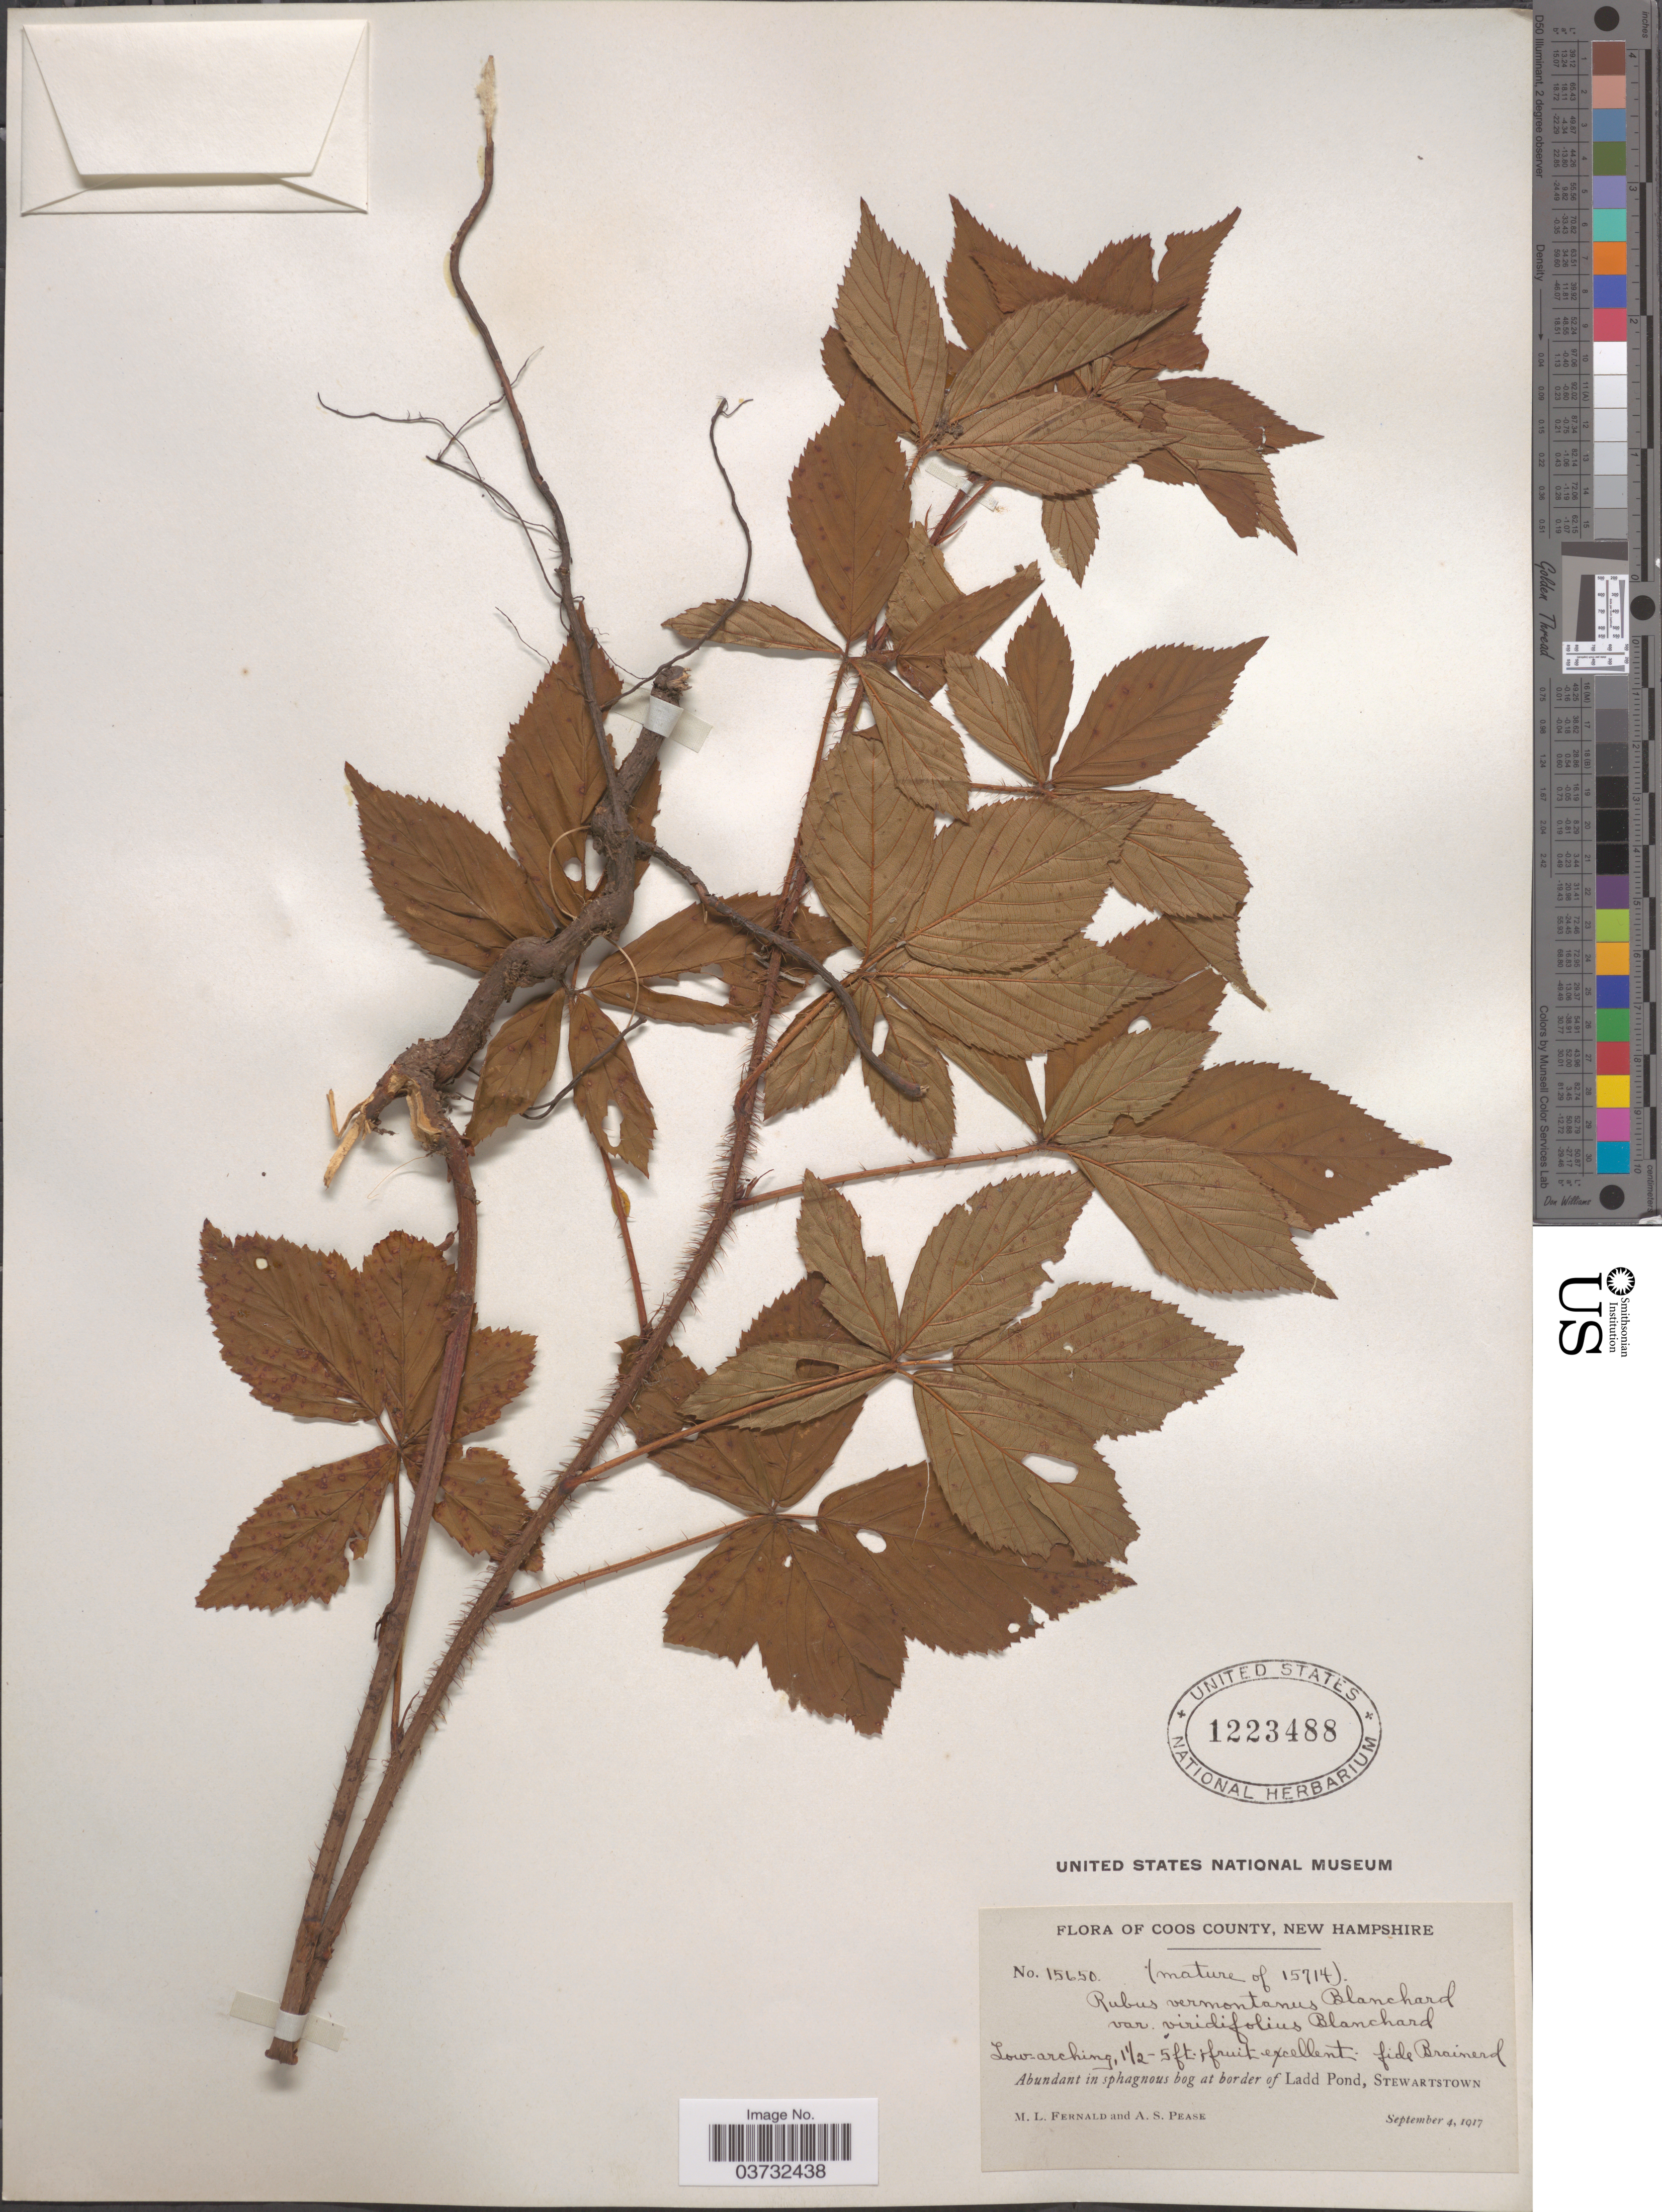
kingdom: Plantae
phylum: Tracheophyta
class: Magnoliopsida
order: Rosales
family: Rosaceae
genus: Rubus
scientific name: Rubus vermontanus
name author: Blanch.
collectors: M. L. Fernald & A. S. Pease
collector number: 15650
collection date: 1917-09-04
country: United States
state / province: New Hampshire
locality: Coos County. Abundant in sphagnous bog at border of Ladd Pond, Stewartstown.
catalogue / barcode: US 1223488